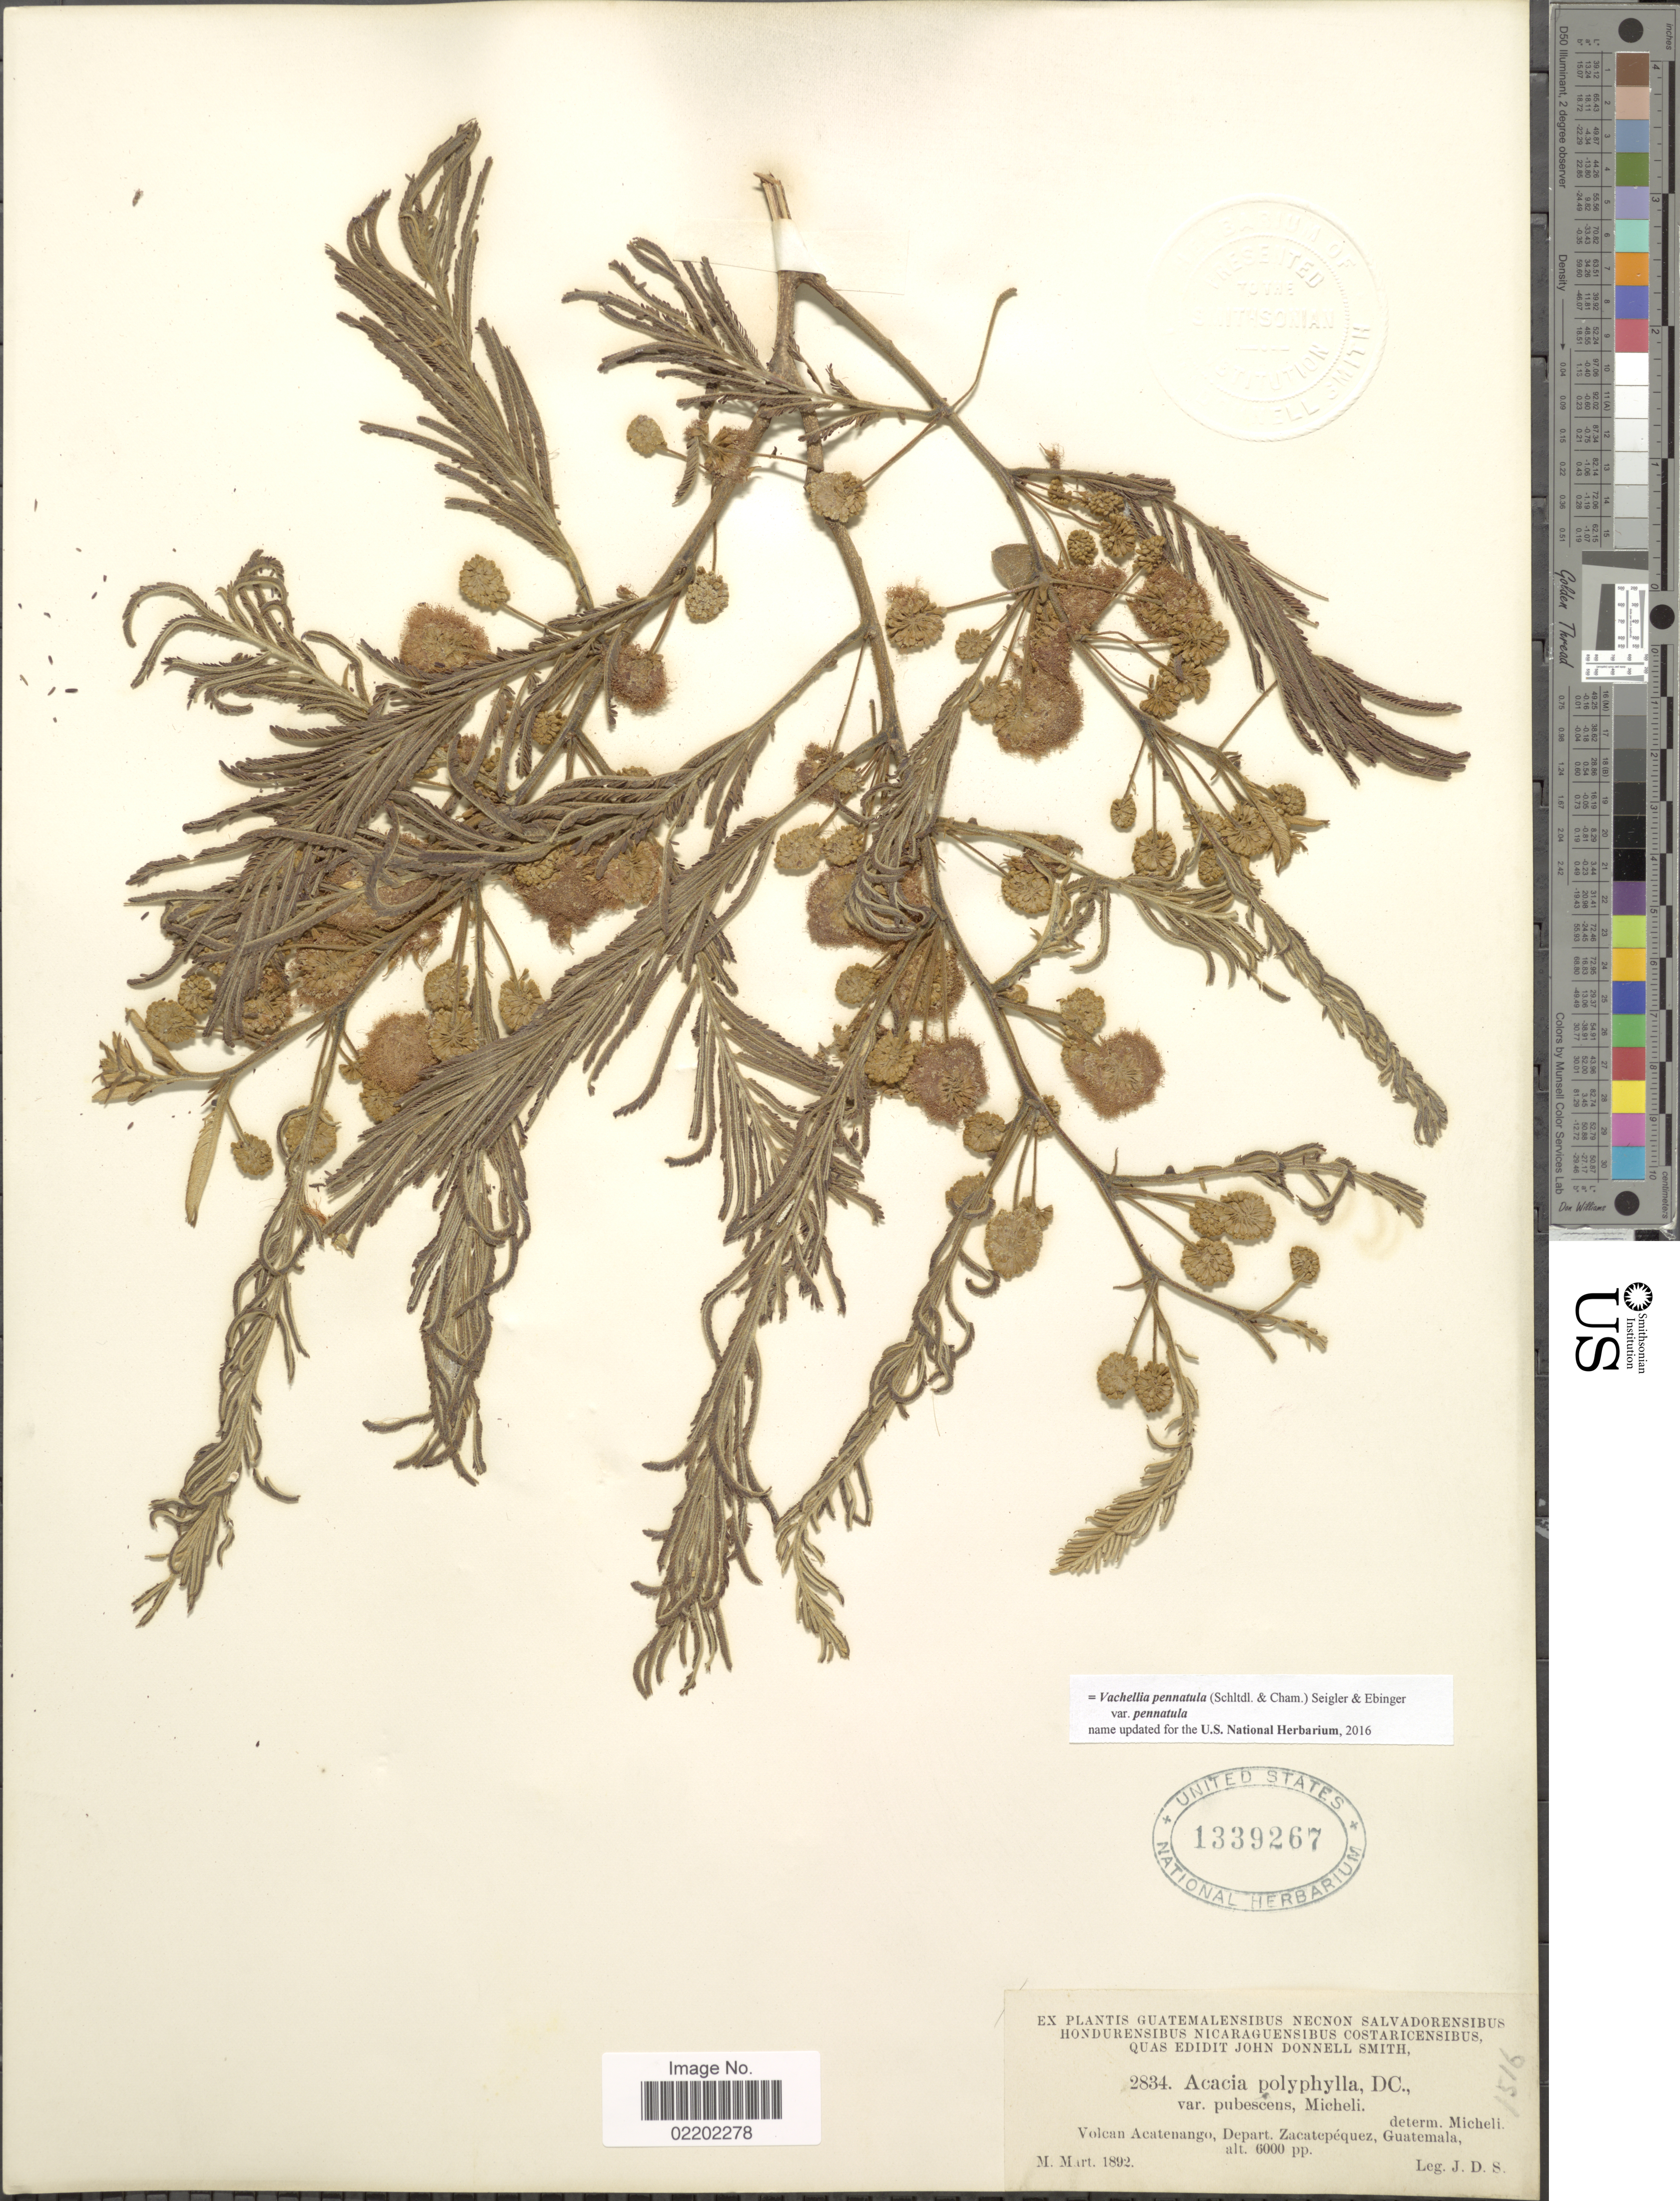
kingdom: Plantae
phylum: Tracheophyta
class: Magnoliopsida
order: Fabales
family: Fabaceae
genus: Vachellia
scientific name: Vachellia pennatula var. pennatula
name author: (Schltdl. & Cham.) Seigler & Ebinger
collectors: J. Donnell Smith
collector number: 2834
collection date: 1892-03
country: Guatemala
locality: Volcan Acatenango, Depart. Zacatepéquez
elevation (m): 1829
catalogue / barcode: US 1339267